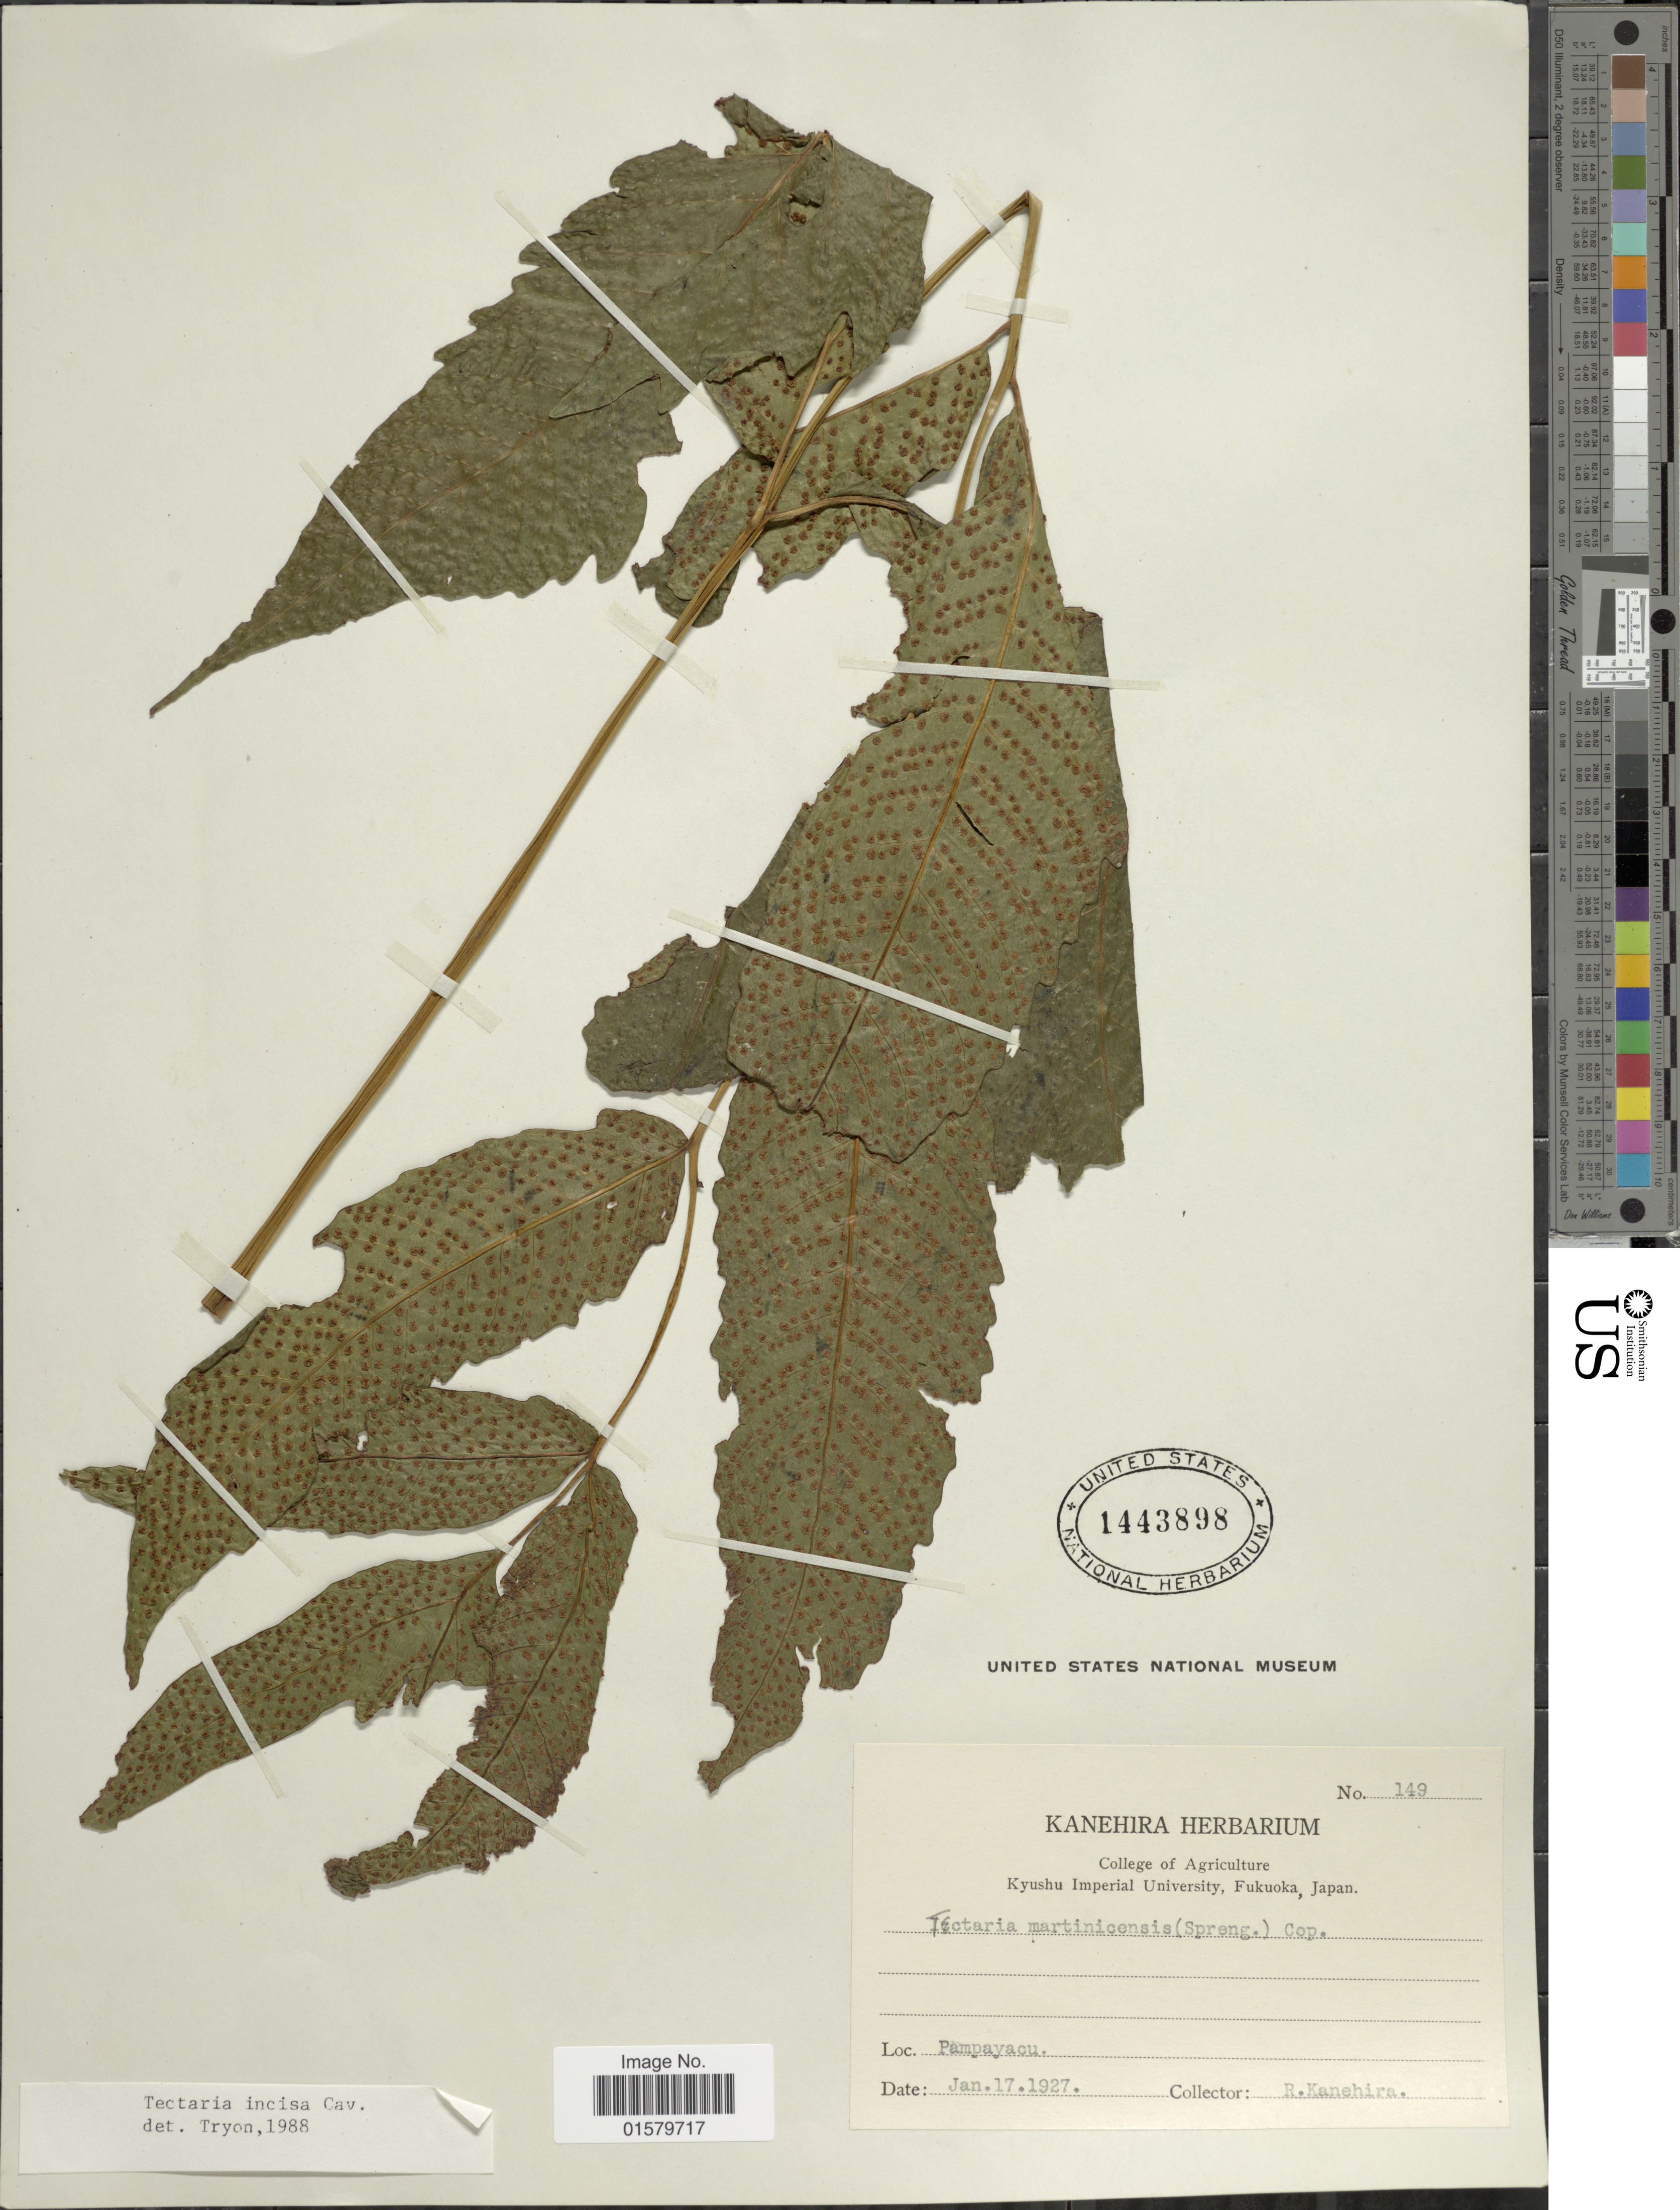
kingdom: Plantae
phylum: Tracheophyta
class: Polypodiopsida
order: Polypodiales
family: Tectariaceae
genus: Tectaria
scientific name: Tectaria incisa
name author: Cav.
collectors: R. Kanehira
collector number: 149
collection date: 1927-01-17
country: Peru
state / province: Huánuco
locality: Pampayacu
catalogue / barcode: US 1443898